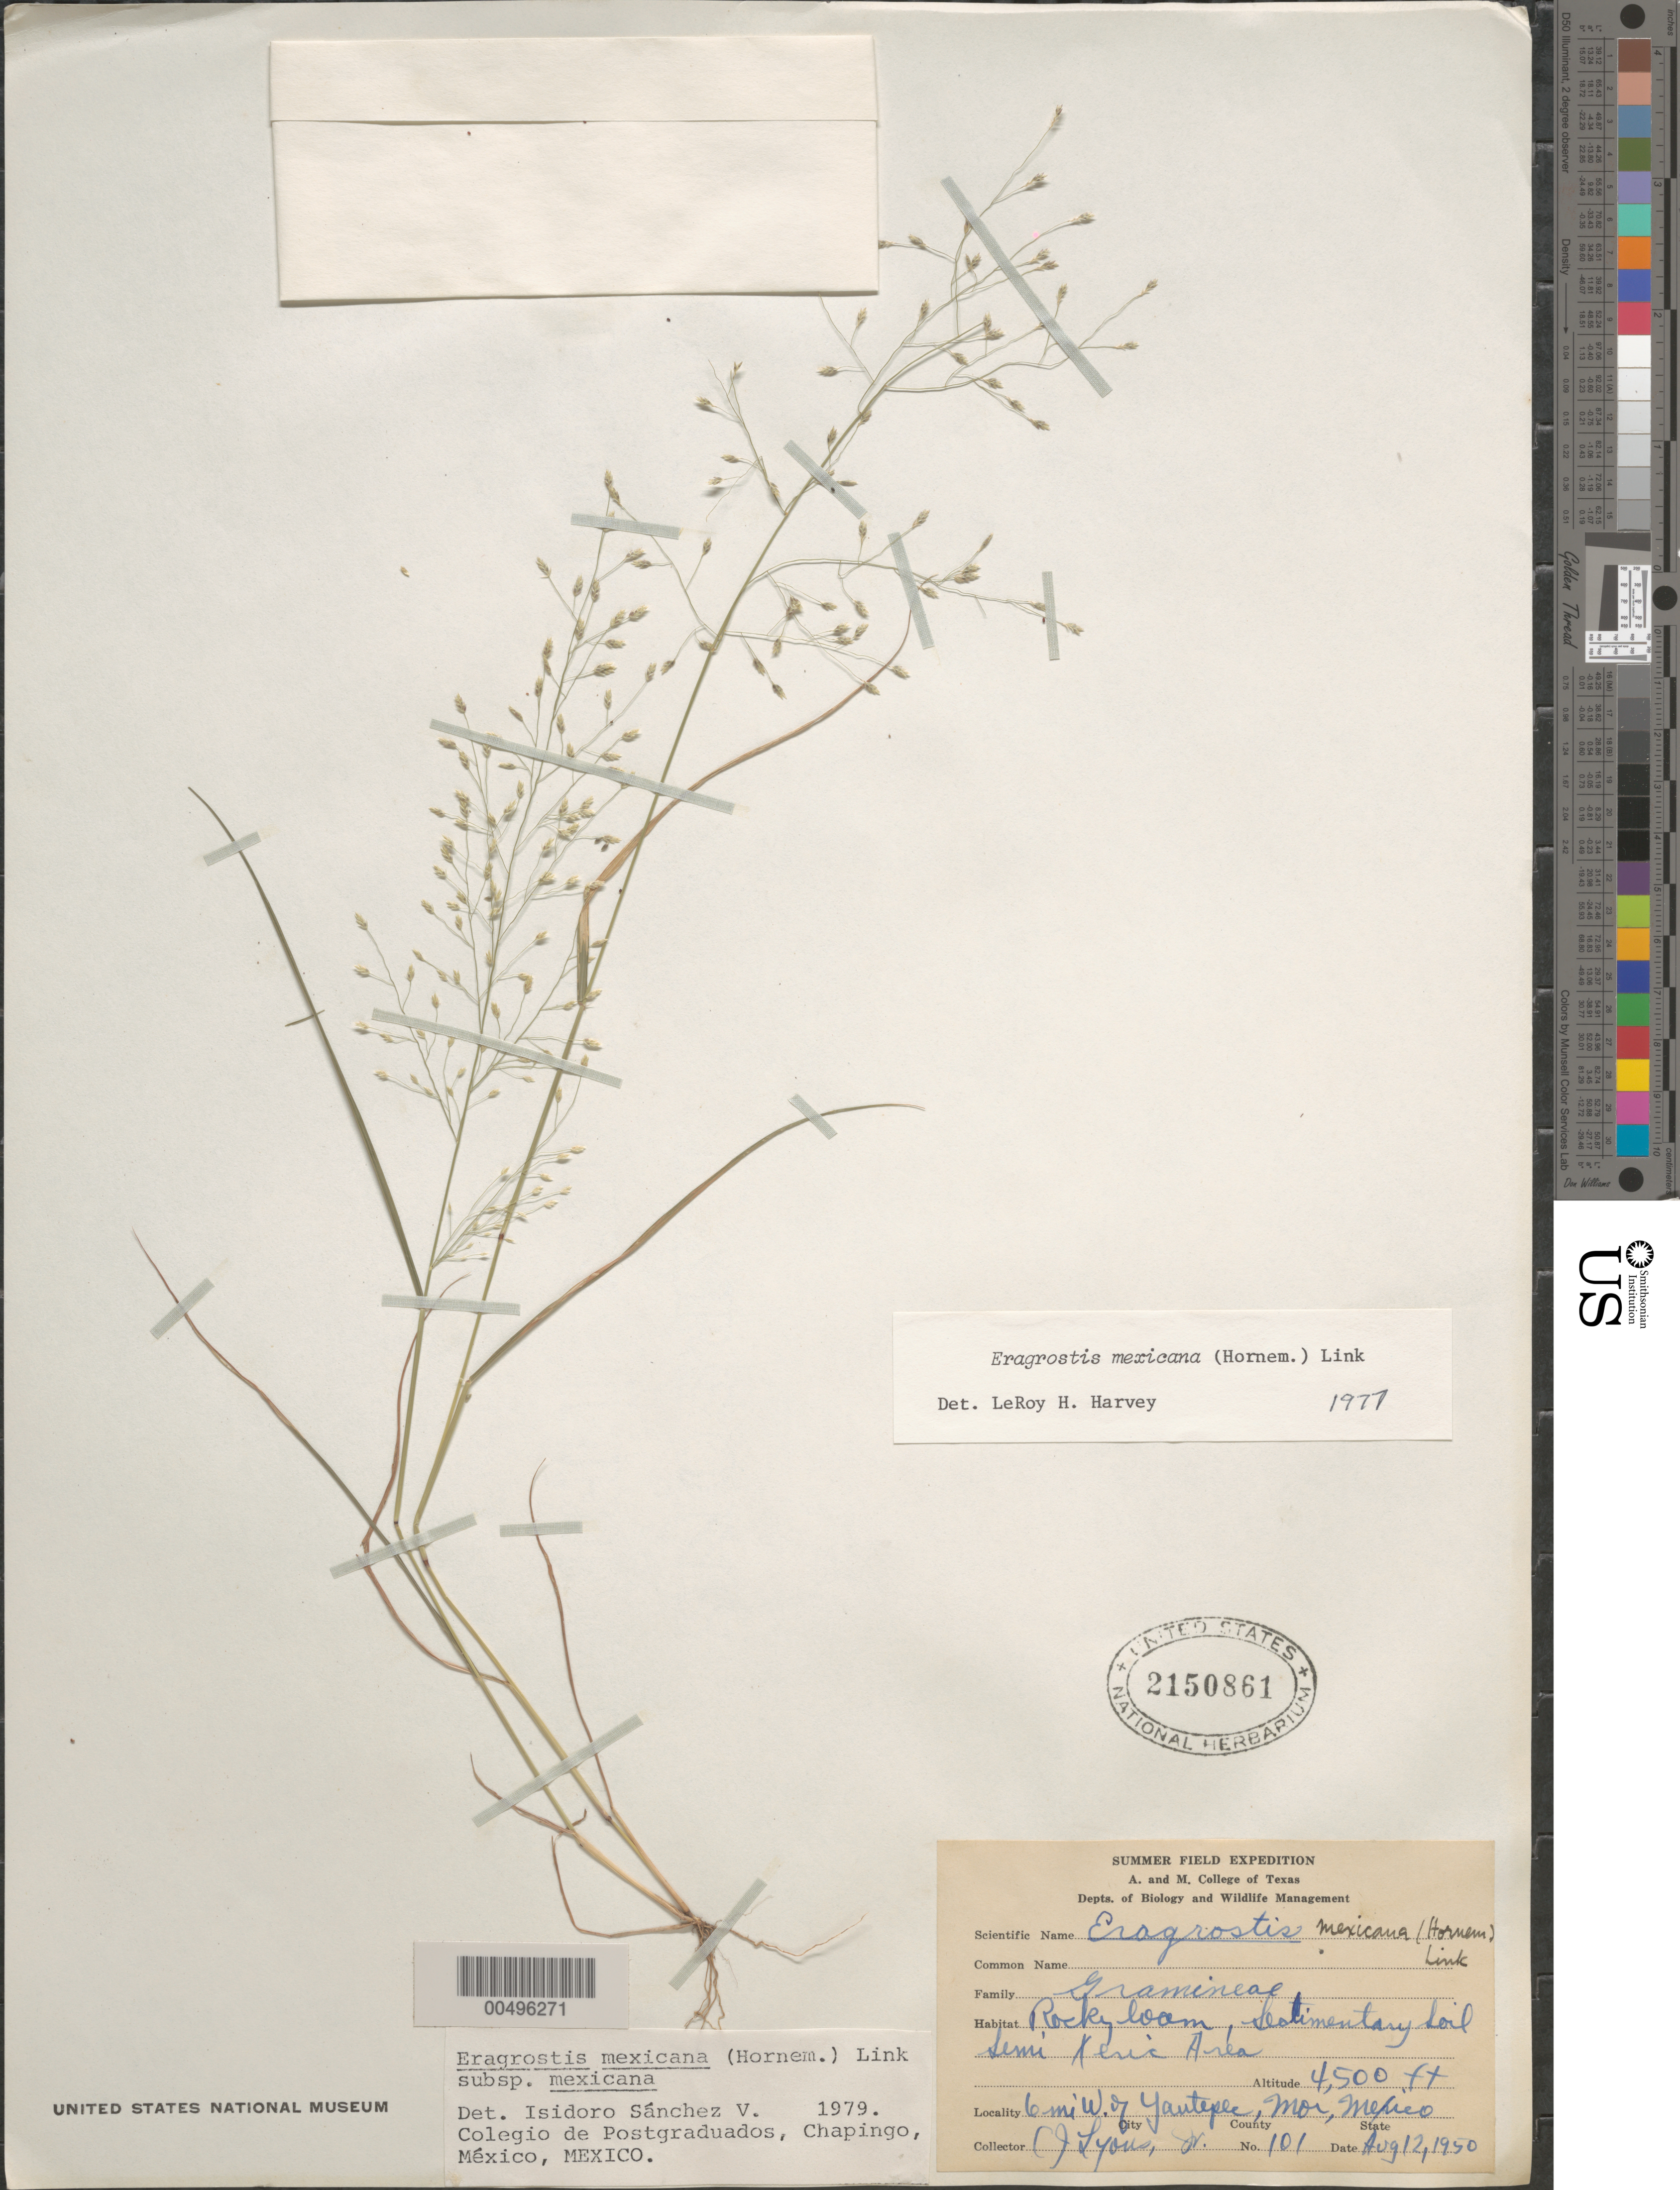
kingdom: Plantae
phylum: Tracheophyta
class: Liliopsida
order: Poales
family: Poaceae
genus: Eragrostis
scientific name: Eragrostis mexicana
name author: (Hornem.) Link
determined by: Sánchez Vega, I. M.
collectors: C. Lyons Jr.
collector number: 101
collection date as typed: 12 Aug 1950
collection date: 1950-08-12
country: Mexico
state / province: Morelos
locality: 6 mi W of Yautepec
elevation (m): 1372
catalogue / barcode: US 2150861